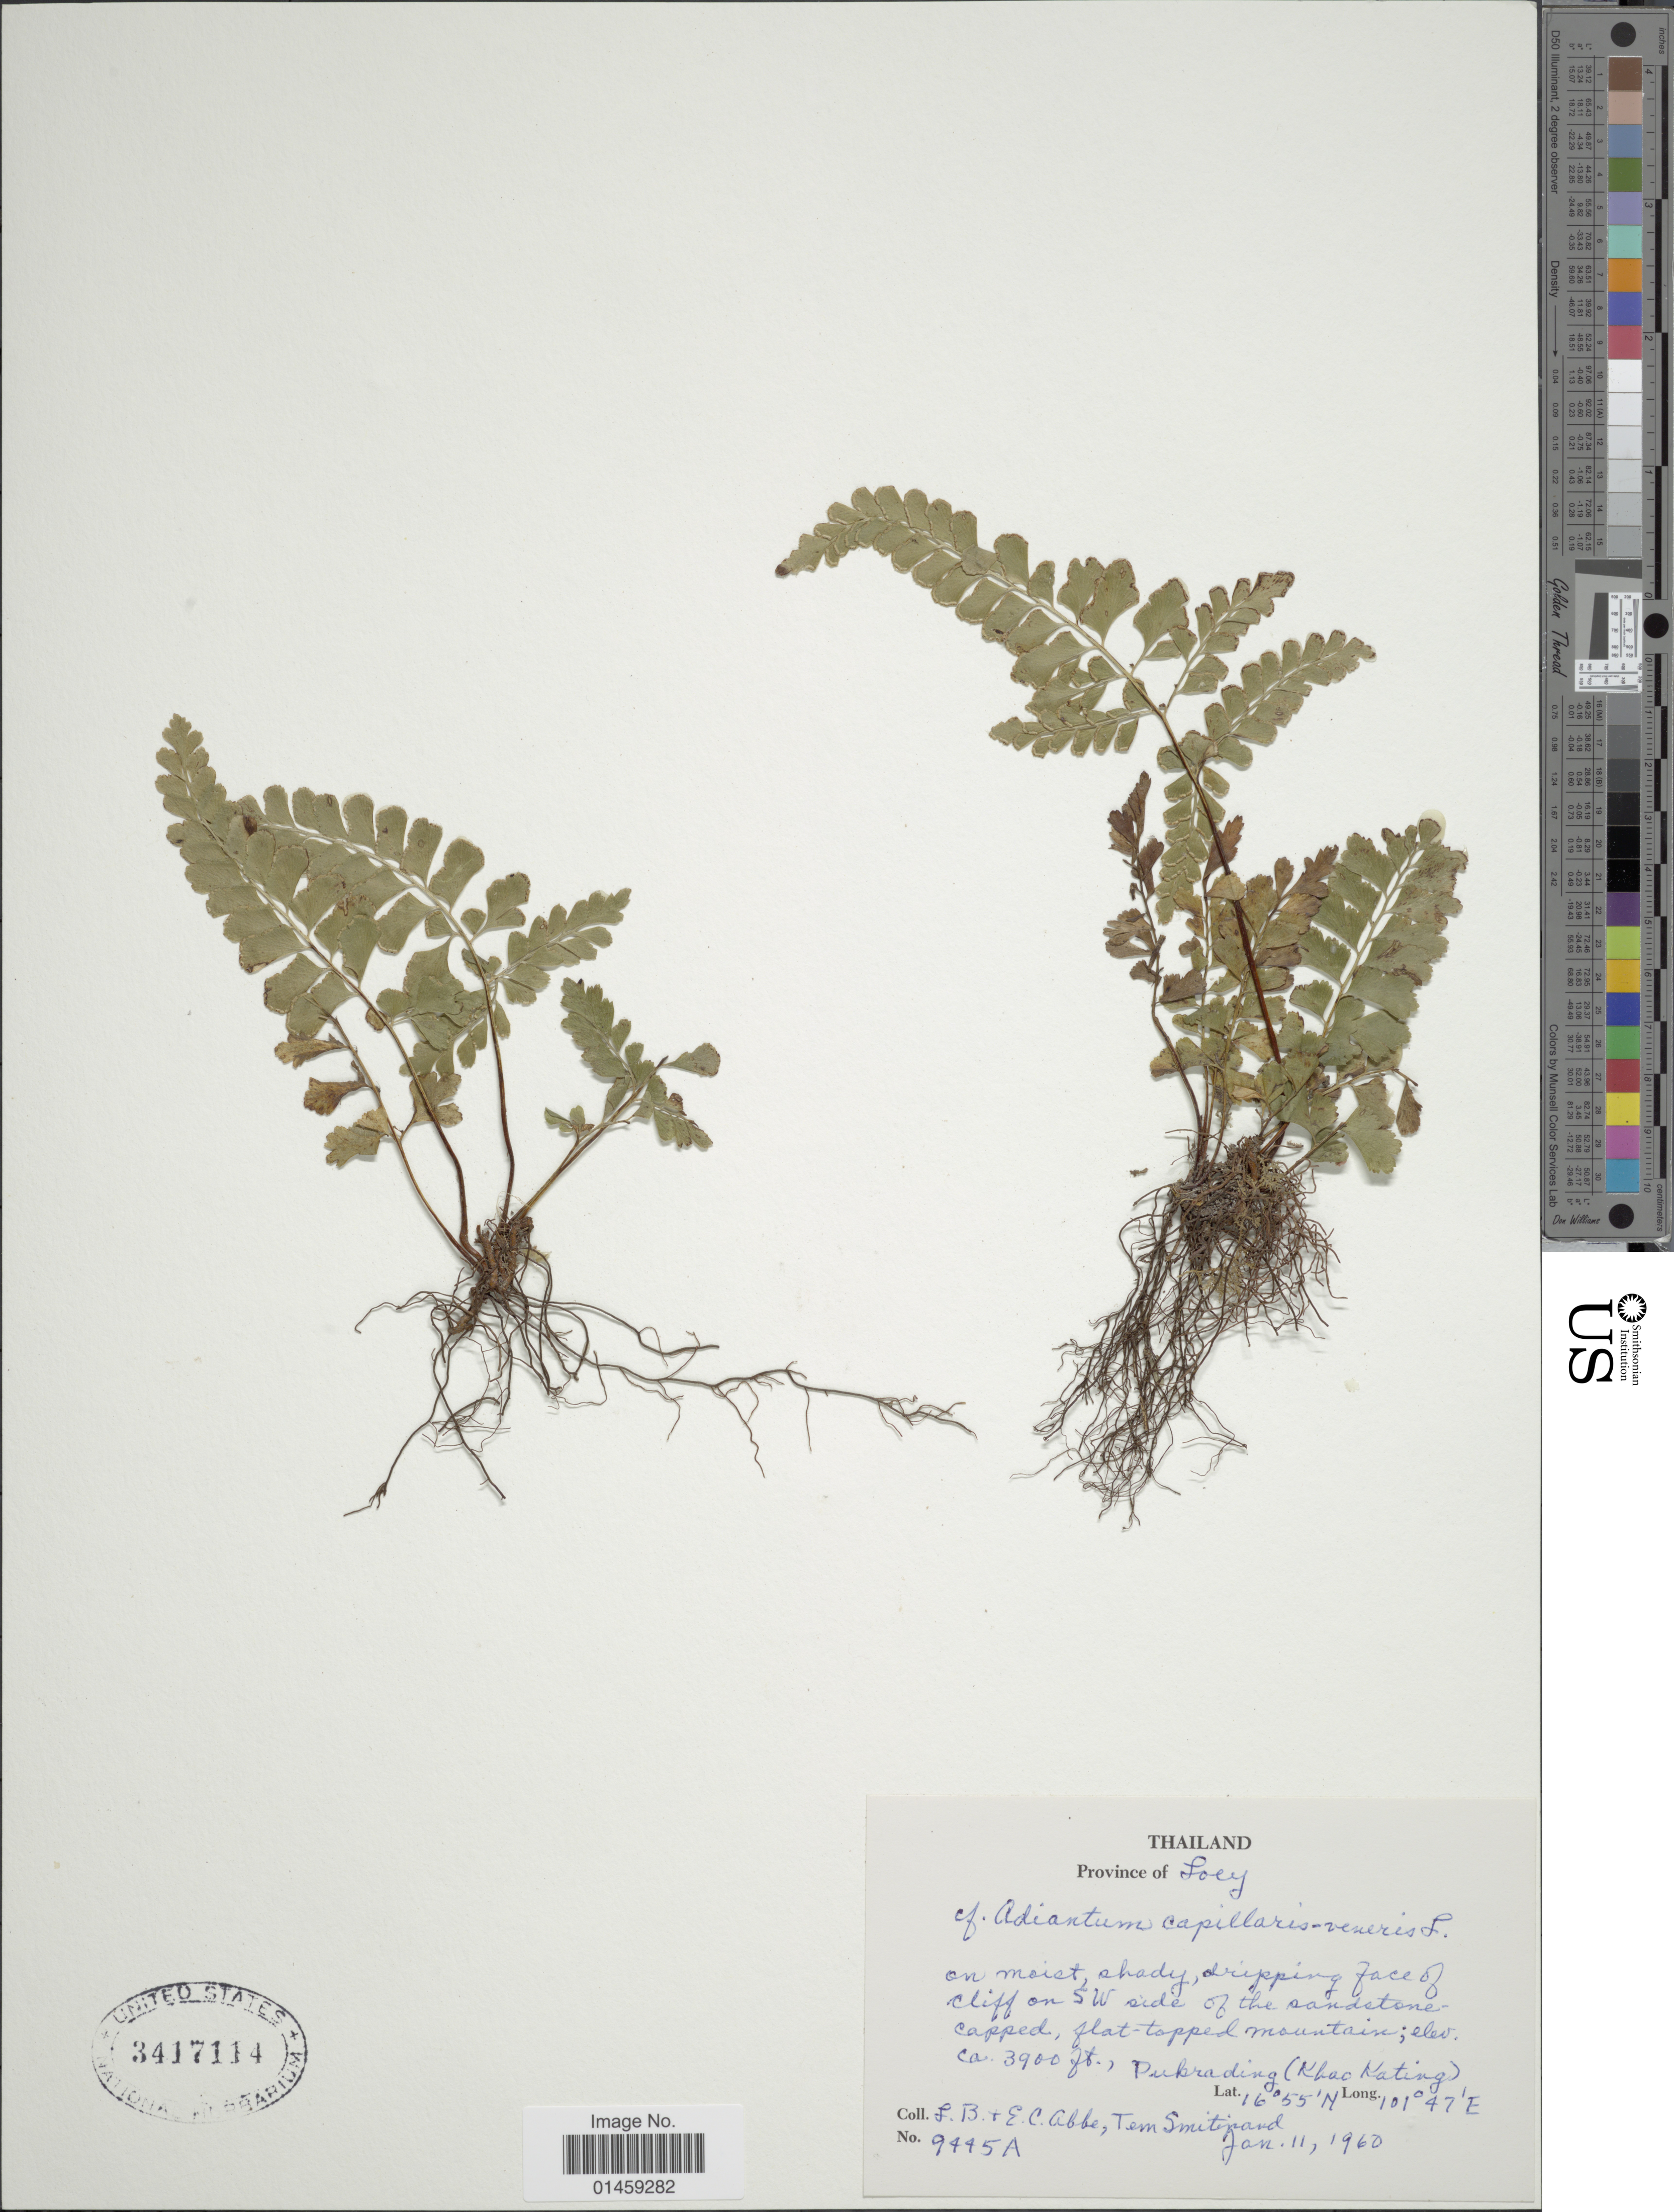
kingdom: Plantae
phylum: Tracheophyta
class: Polypodiopsida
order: Polypodiales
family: Lindsaeaceae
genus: Lindsaea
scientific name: Lindsaea sp.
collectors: L. B. Abbe, E. C. Abbe & T. Smitinand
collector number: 9445A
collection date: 1960-01-11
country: Thailand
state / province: Loei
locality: Province of Loey. Pukrading (Khao Kating).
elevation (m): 1189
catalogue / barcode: US 3417114